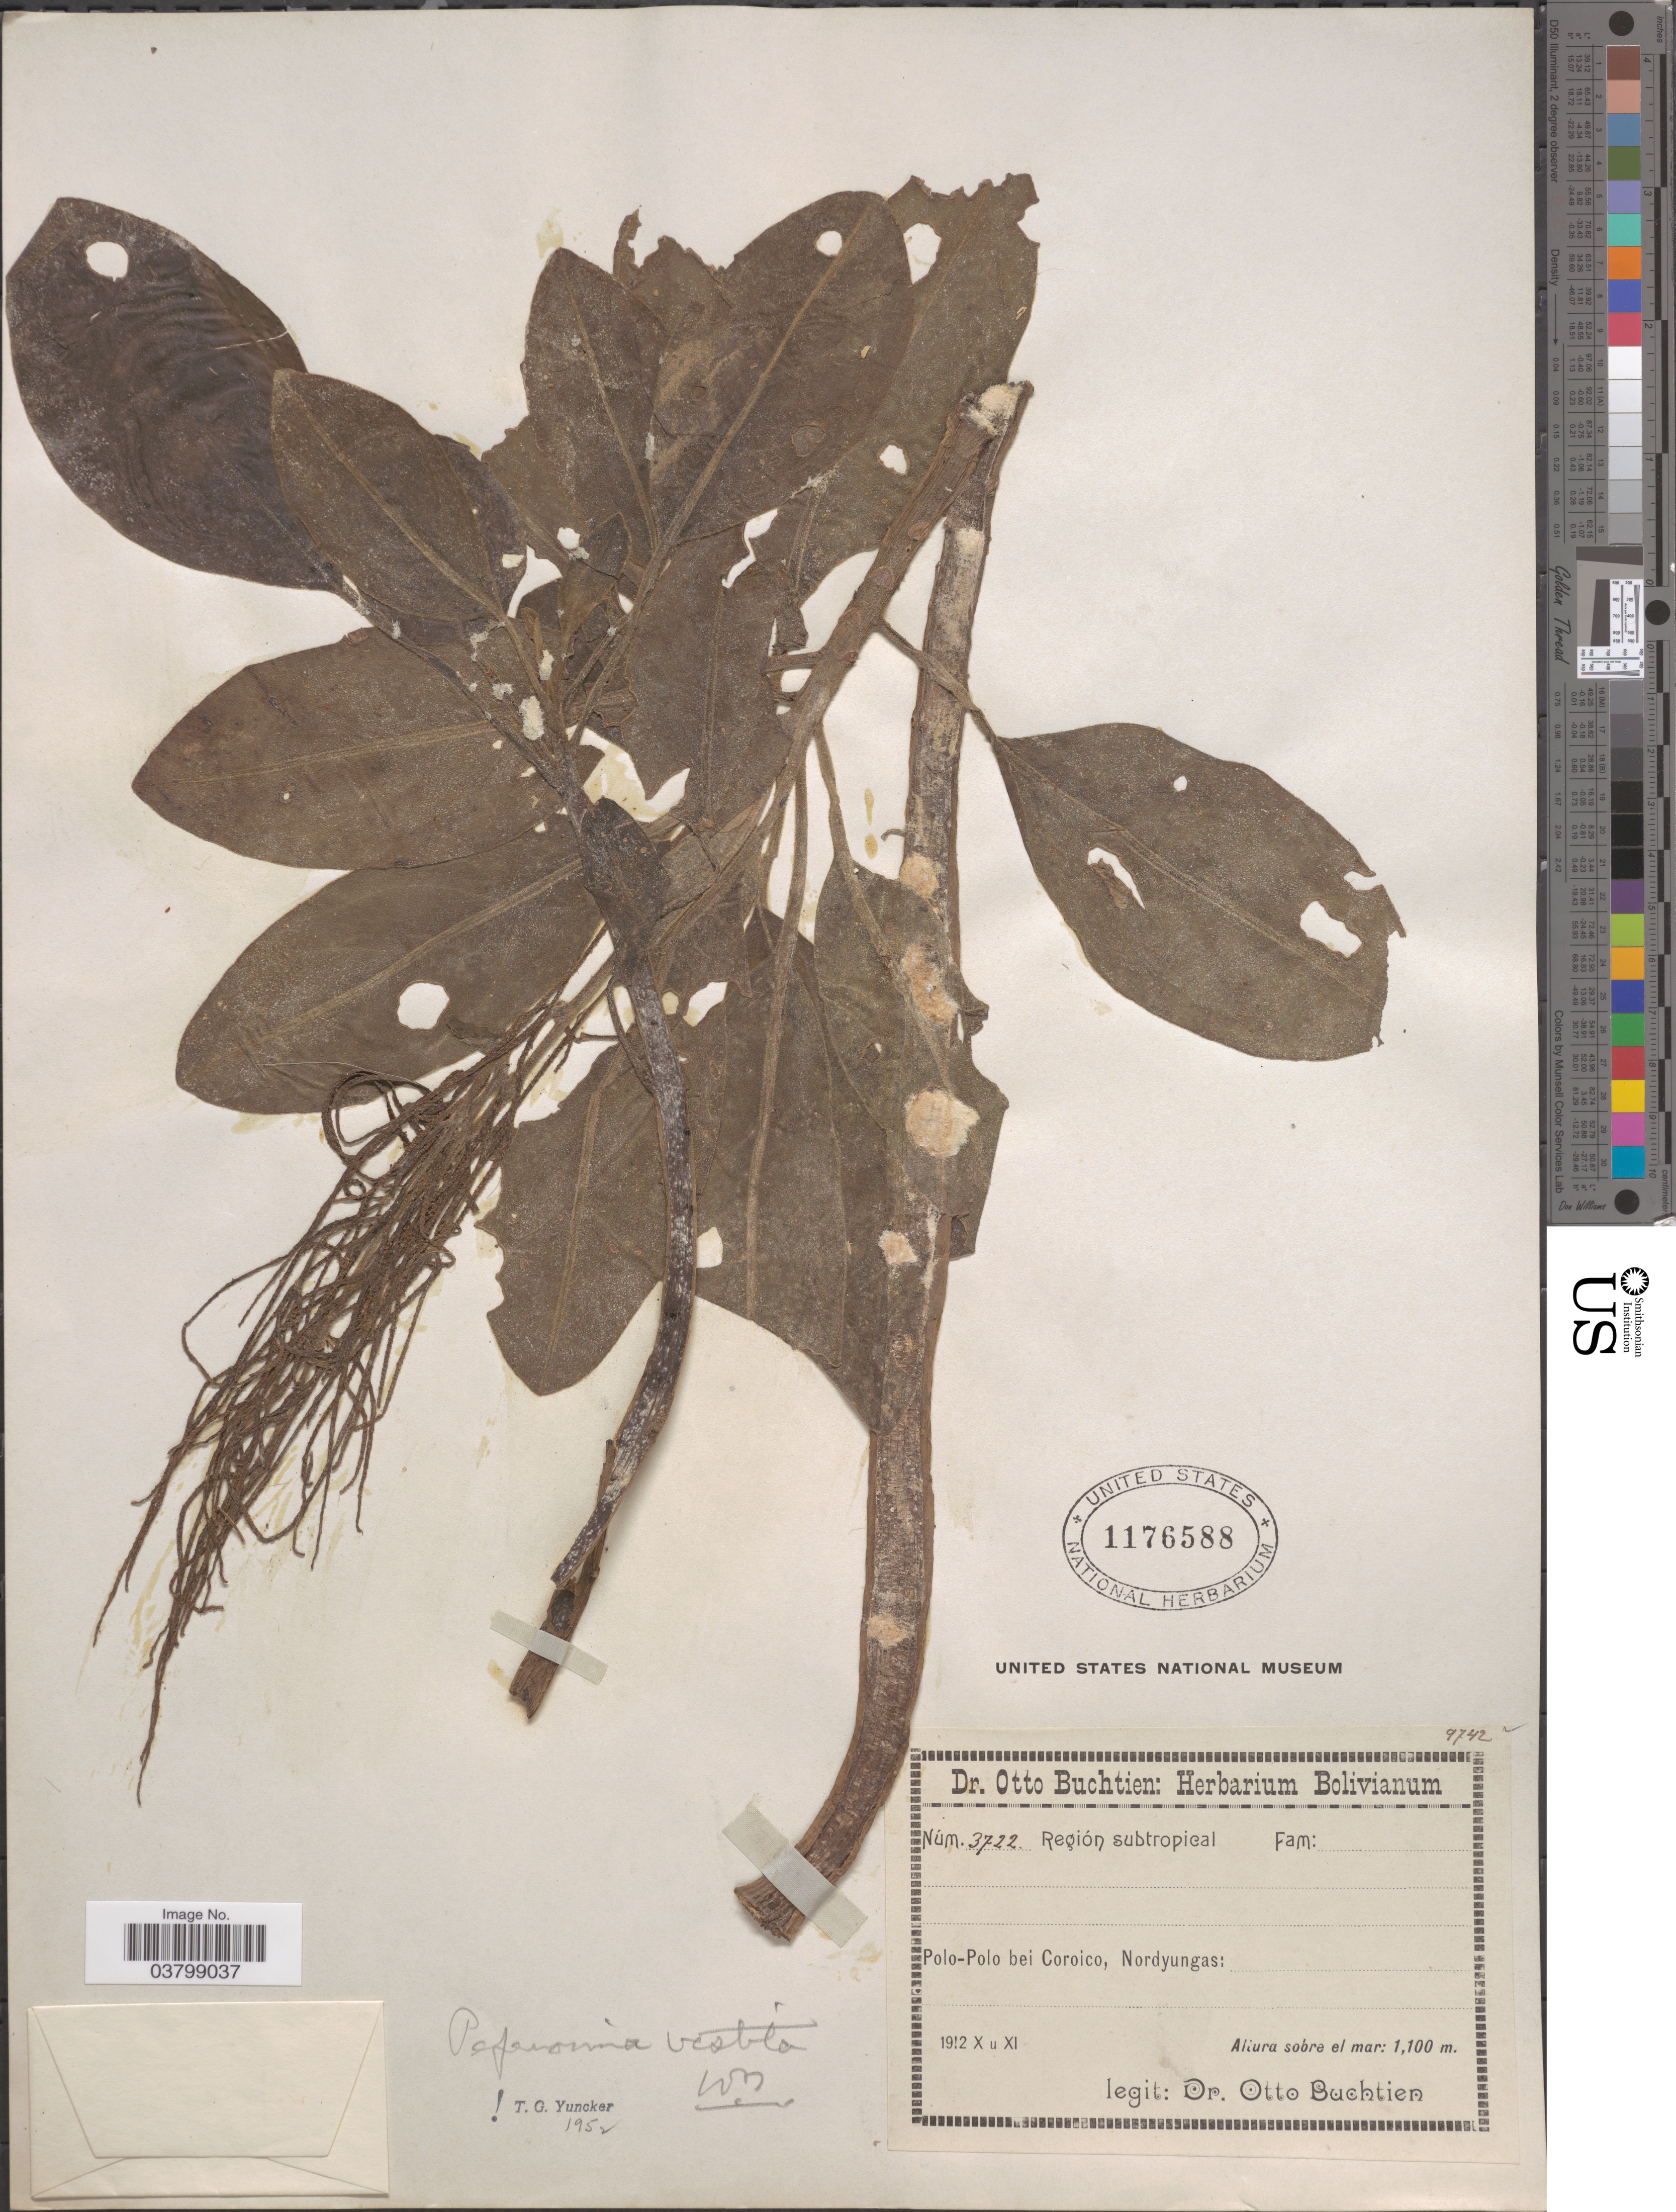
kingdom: Plantae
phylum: Tracheophyta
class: Magnoliopsida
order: Piperales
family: Piperaceae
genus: Peperomia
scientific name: Peperomia vestita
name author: C. DC.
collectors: O. Buchtien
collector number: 3722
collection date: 1912-10/1912-11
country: Bolivia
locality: Región subtropical. Polo-Polo bei Coroico, Nordyungas.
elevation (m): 1100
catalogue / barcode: US 1176588